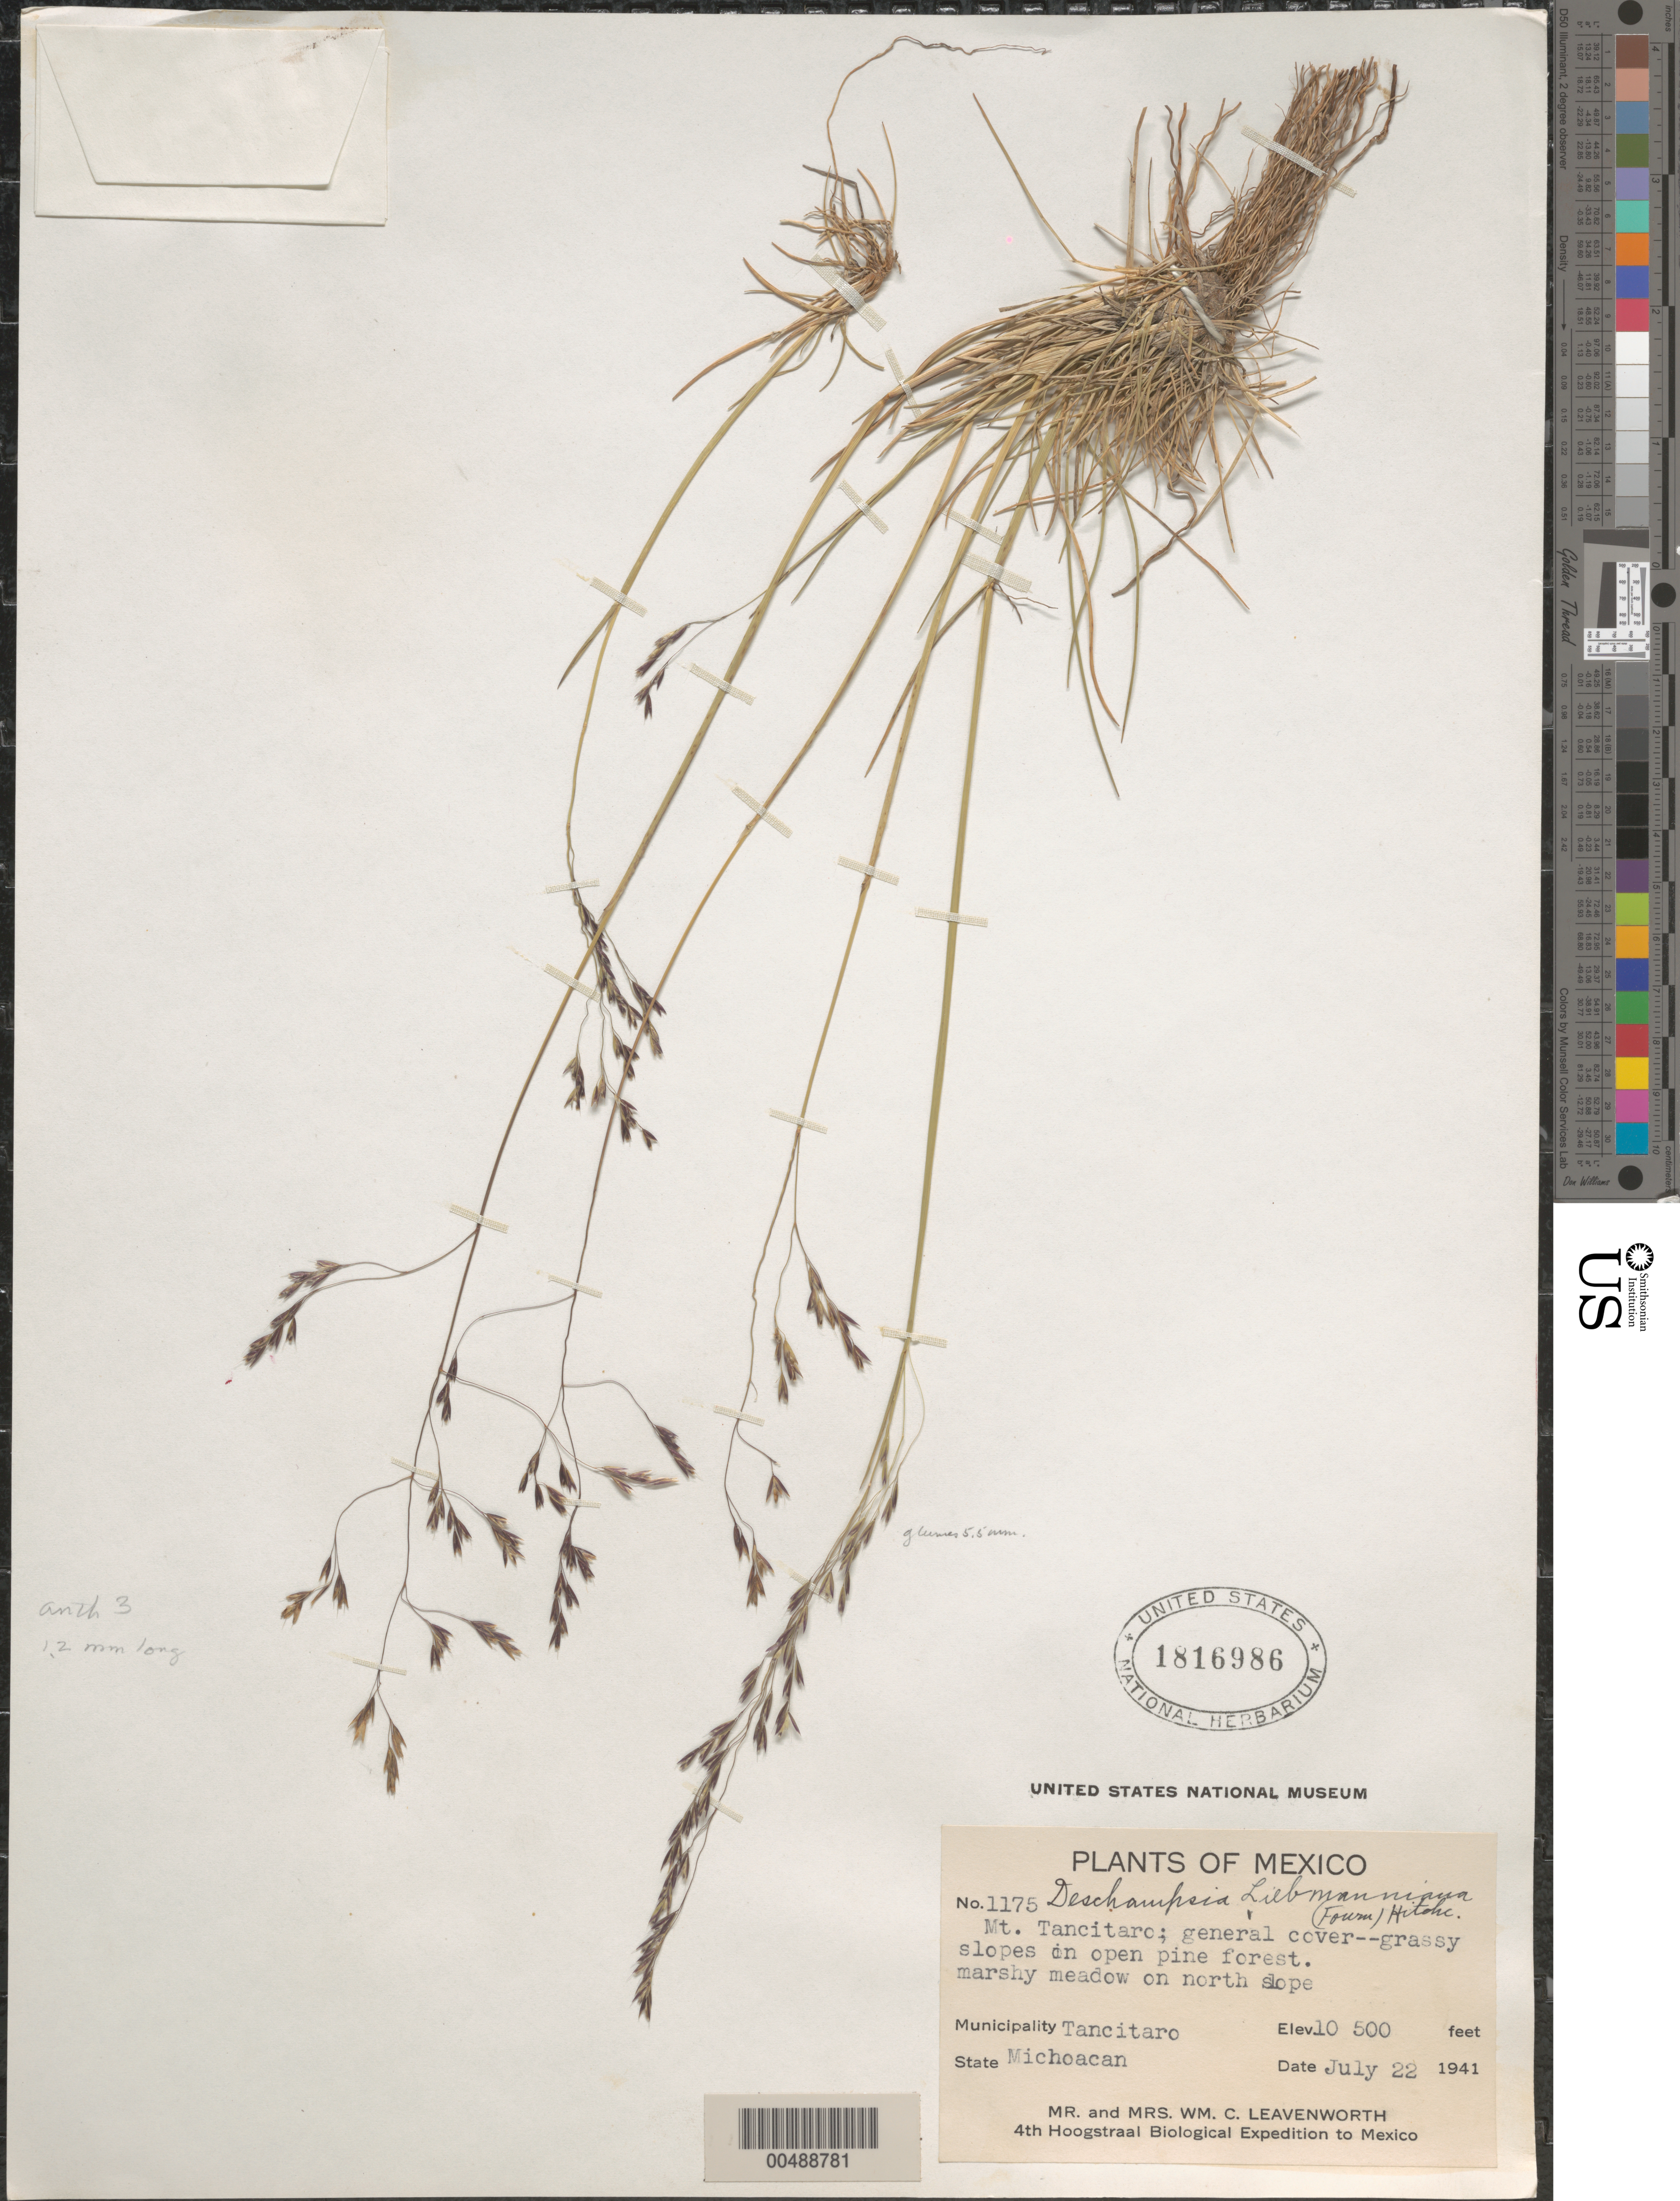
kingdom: Plantae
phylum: Tracheophyta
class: Liliopsida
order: Poales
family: Poaceae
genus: Deschampsia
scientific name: Deschampsia liebmanniana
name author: (E. Fourn.) Hitchc.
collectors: W. C. Leavenworth & Leavenworth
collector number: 1175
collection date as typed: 22 Jul 1941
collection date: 1941-07-22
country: Mexico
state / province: Michoacán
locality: Tancitaro Mun., Mt. Tancitaro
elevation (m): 3200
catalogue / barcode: US 1816986